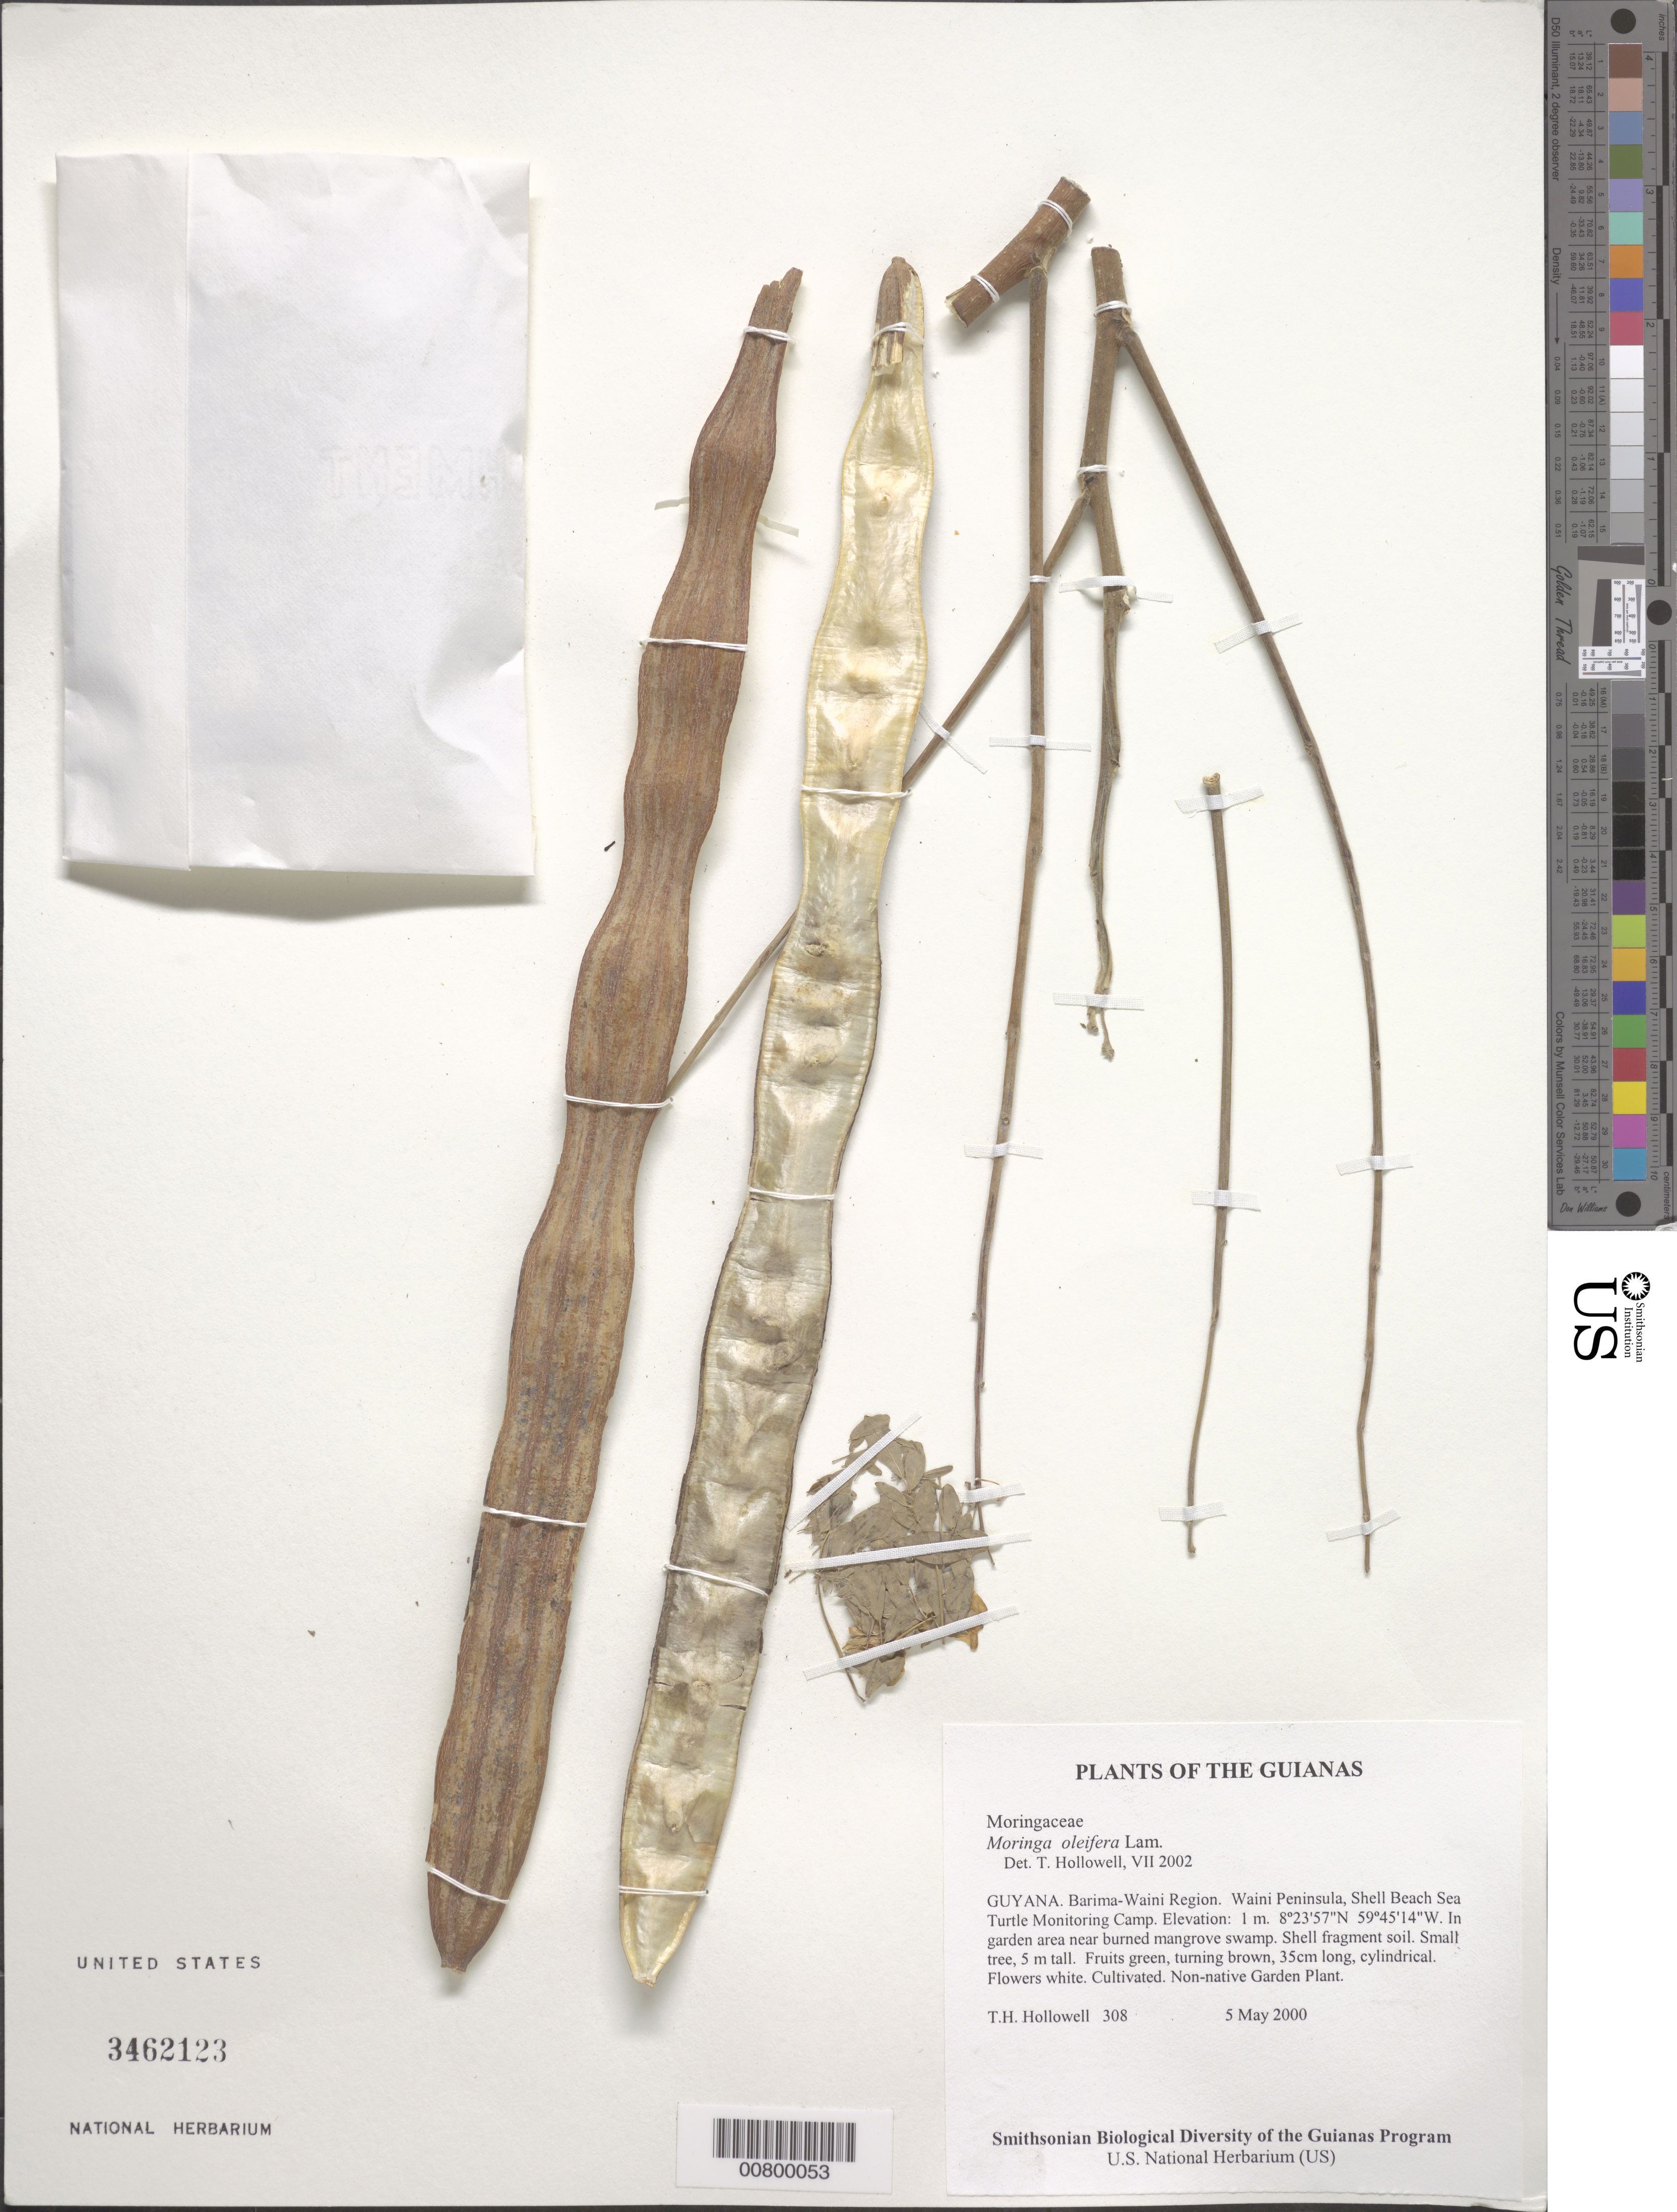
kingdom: Plantae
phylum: Tracheophyta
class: Magnoliopsida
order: Brassicales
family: Moringaceae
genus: Moringa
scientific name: Moringa oleifera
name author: Lam.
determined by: Hollowell, T. H., (BOT), Smithsonian Institution - National Museum of Natural History (UNITED STATES)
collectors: T. Hollowell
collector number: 308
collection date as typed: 5 May 2000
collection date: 2000-05-05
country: Guyana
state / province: Barima-Waini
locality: Waini Peninsula, Shell Beach Sea Turtle Monitoring Camp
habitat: In garden area near burned mangrove swamp. Shell fragment soil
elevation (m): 1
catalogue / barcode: US 3462123